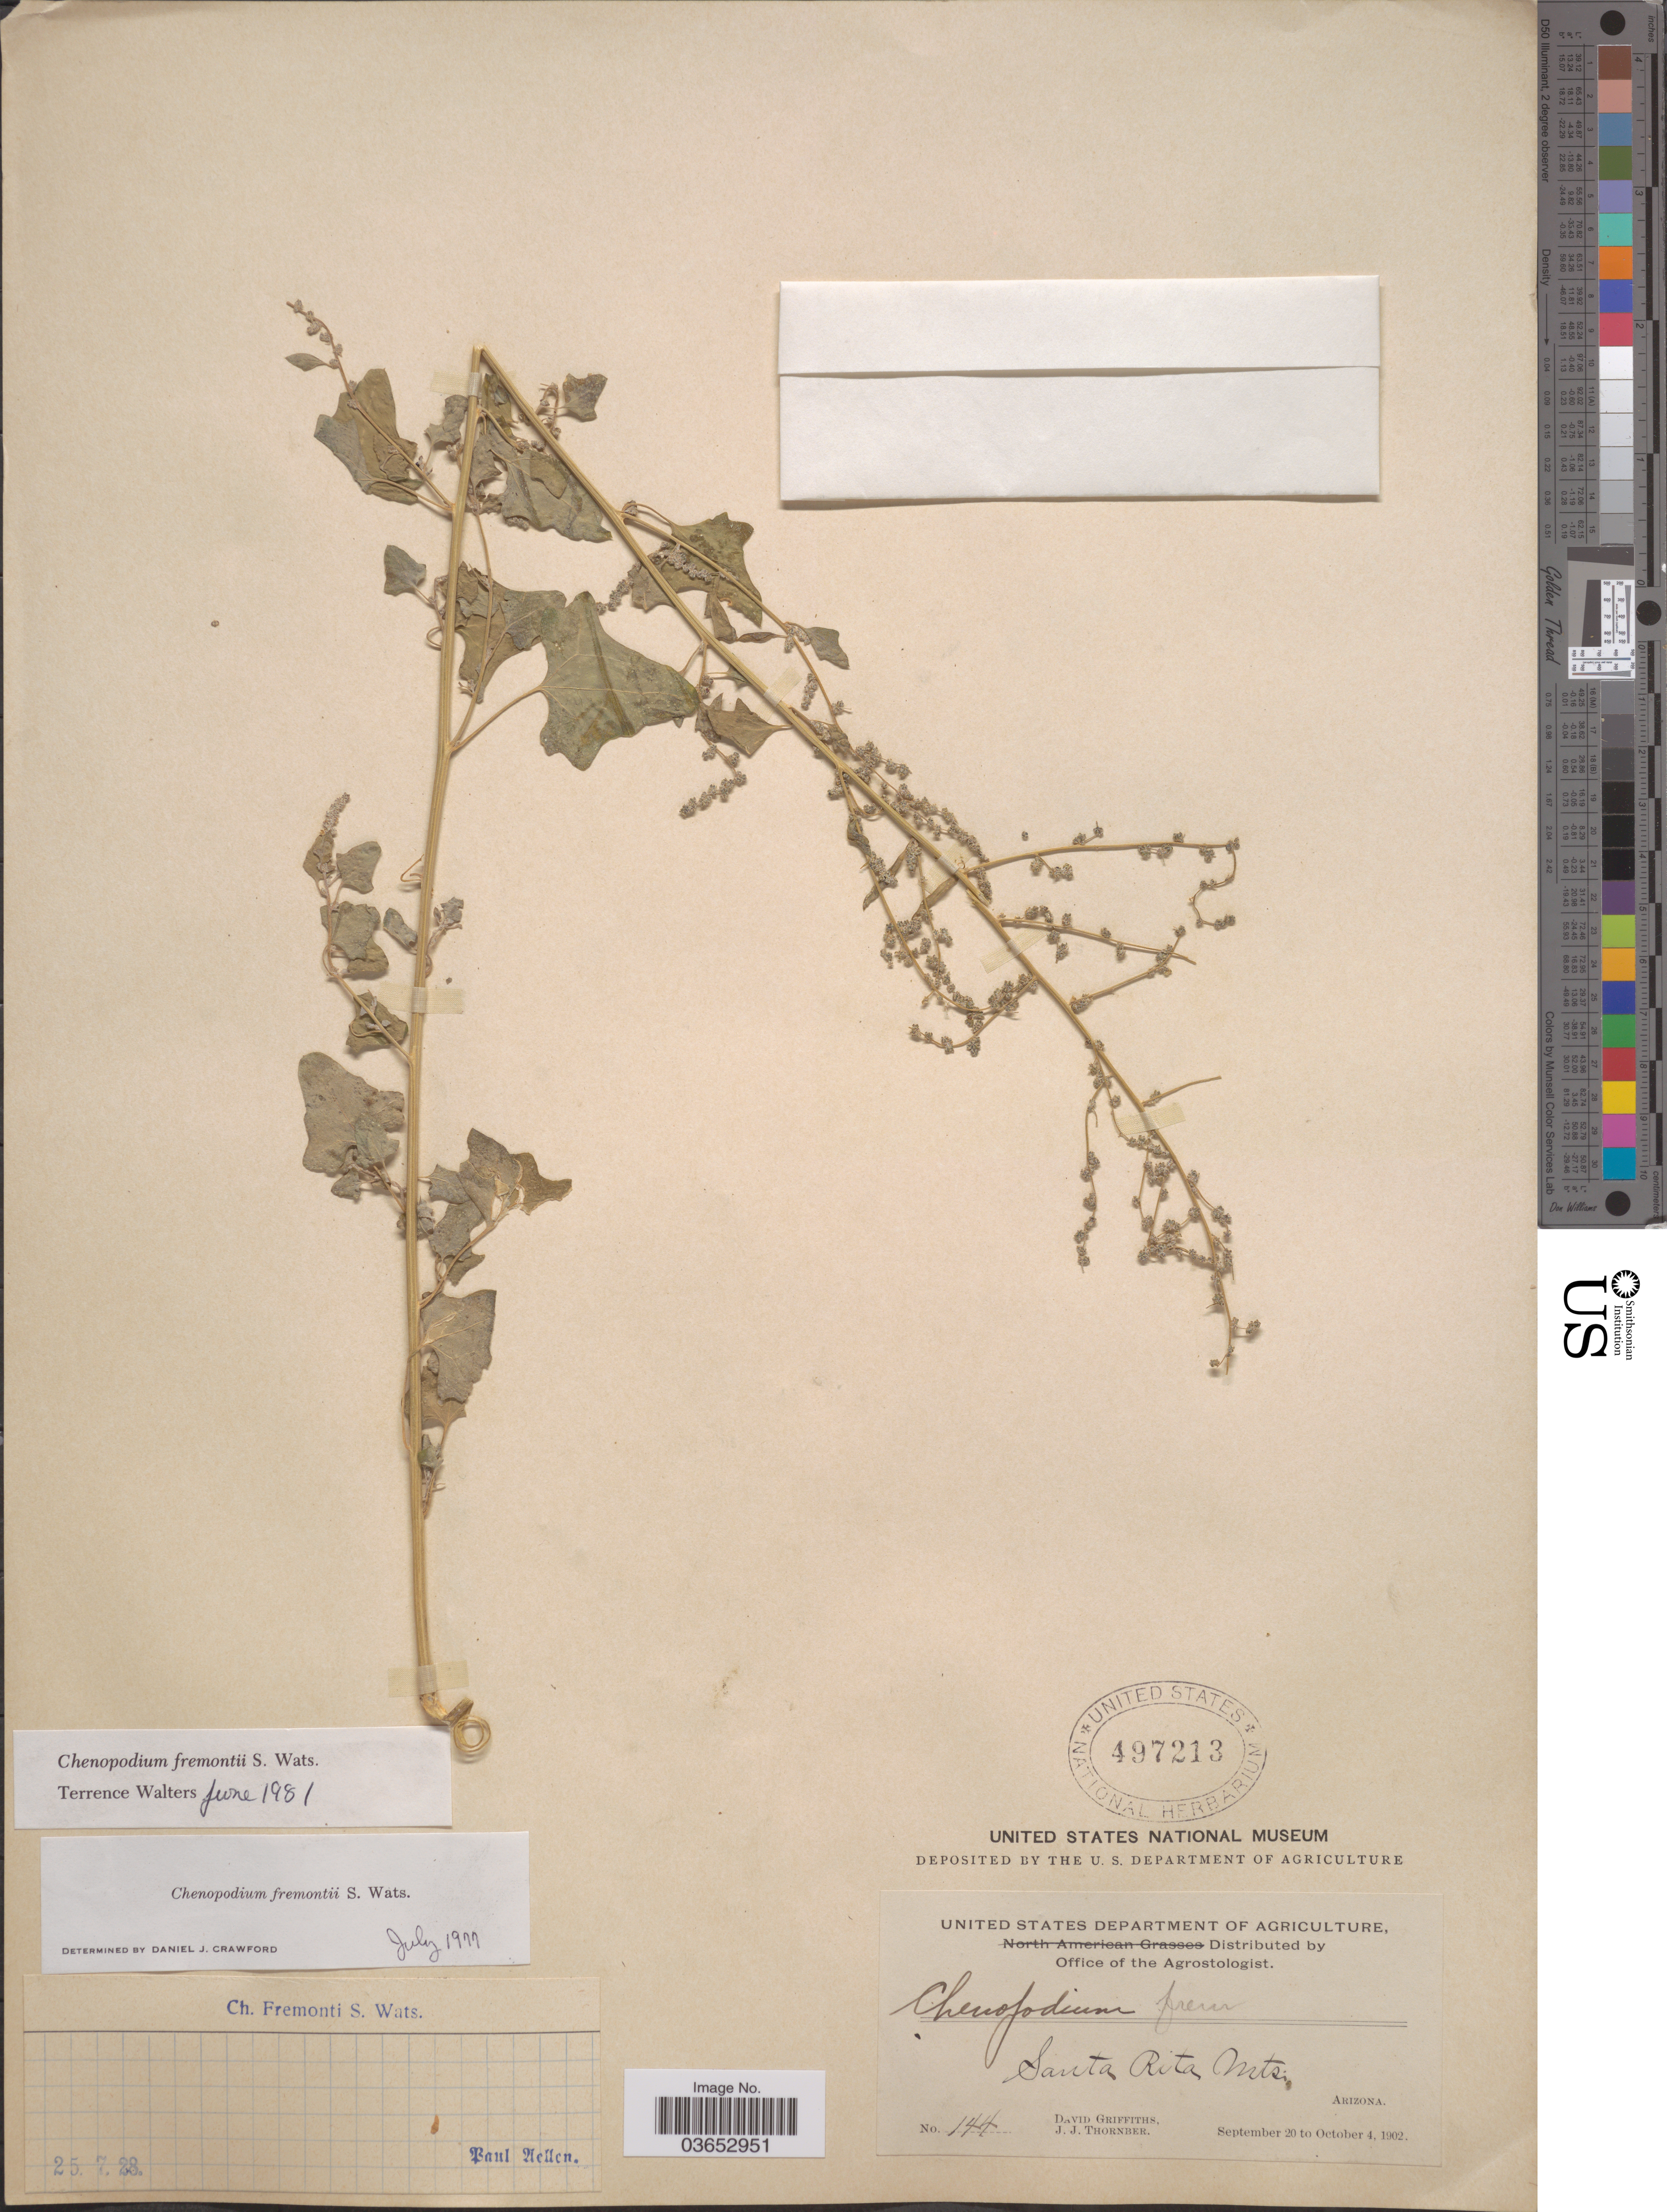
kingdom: Plantae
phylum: Tracheophyta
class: Magnoliopsida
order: Caryophyllales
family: Amaranthaceae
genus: Chenopodium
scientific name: Chenopodium fremontii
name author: S. Watson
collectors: D. Griffiths & J. Thornber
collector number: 144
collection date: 1902-09-20/1902-10-04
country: United States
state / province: Arizona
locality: Santa Rita Mts.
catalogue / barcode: US 497213